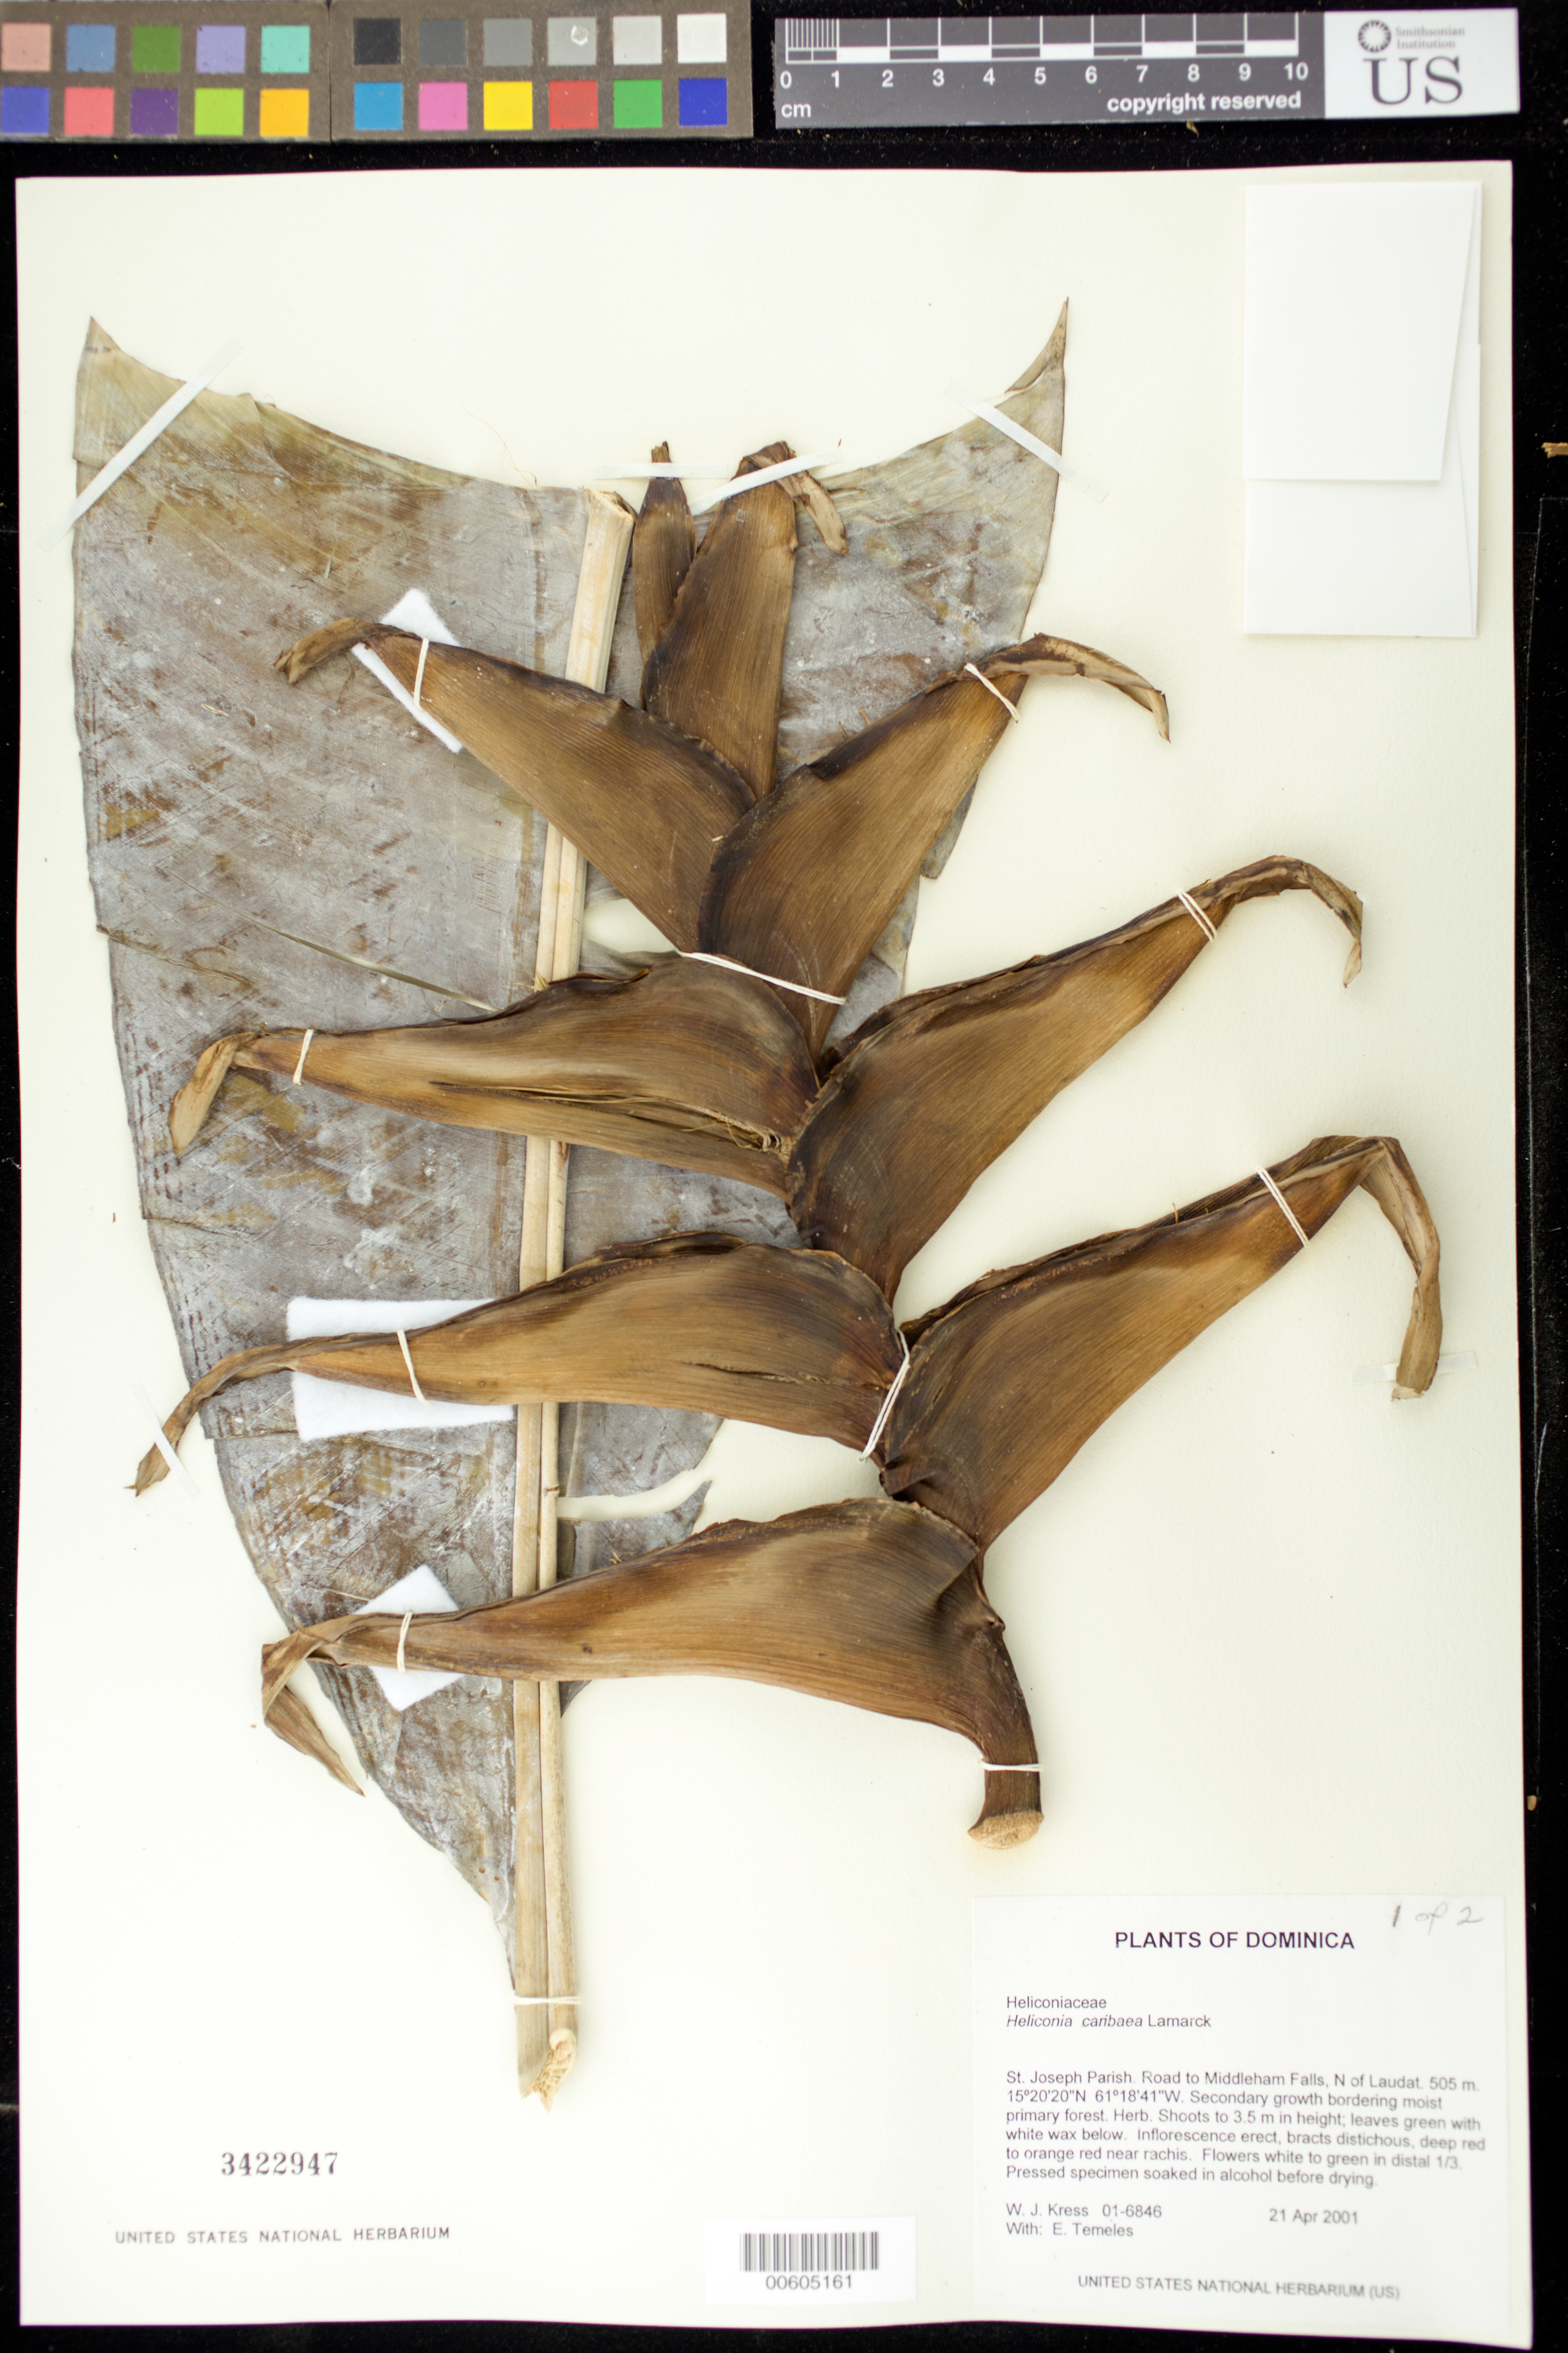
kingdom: Plantae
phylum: Tracheophyta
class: Liliopsida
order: Zingiberales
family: Heliconiaceae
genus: Heliconia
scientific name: Heliconia caribaea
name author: Lam.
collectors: W. J. Kress & E. Temeles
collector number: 01-6846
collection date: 2001-04-21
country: Dominica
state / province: St. Joseph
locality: Road to Middleham Falls, N of Laudat.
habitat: Secondary growth bordering moist primary forest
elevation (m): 505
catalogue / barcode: US 3422947